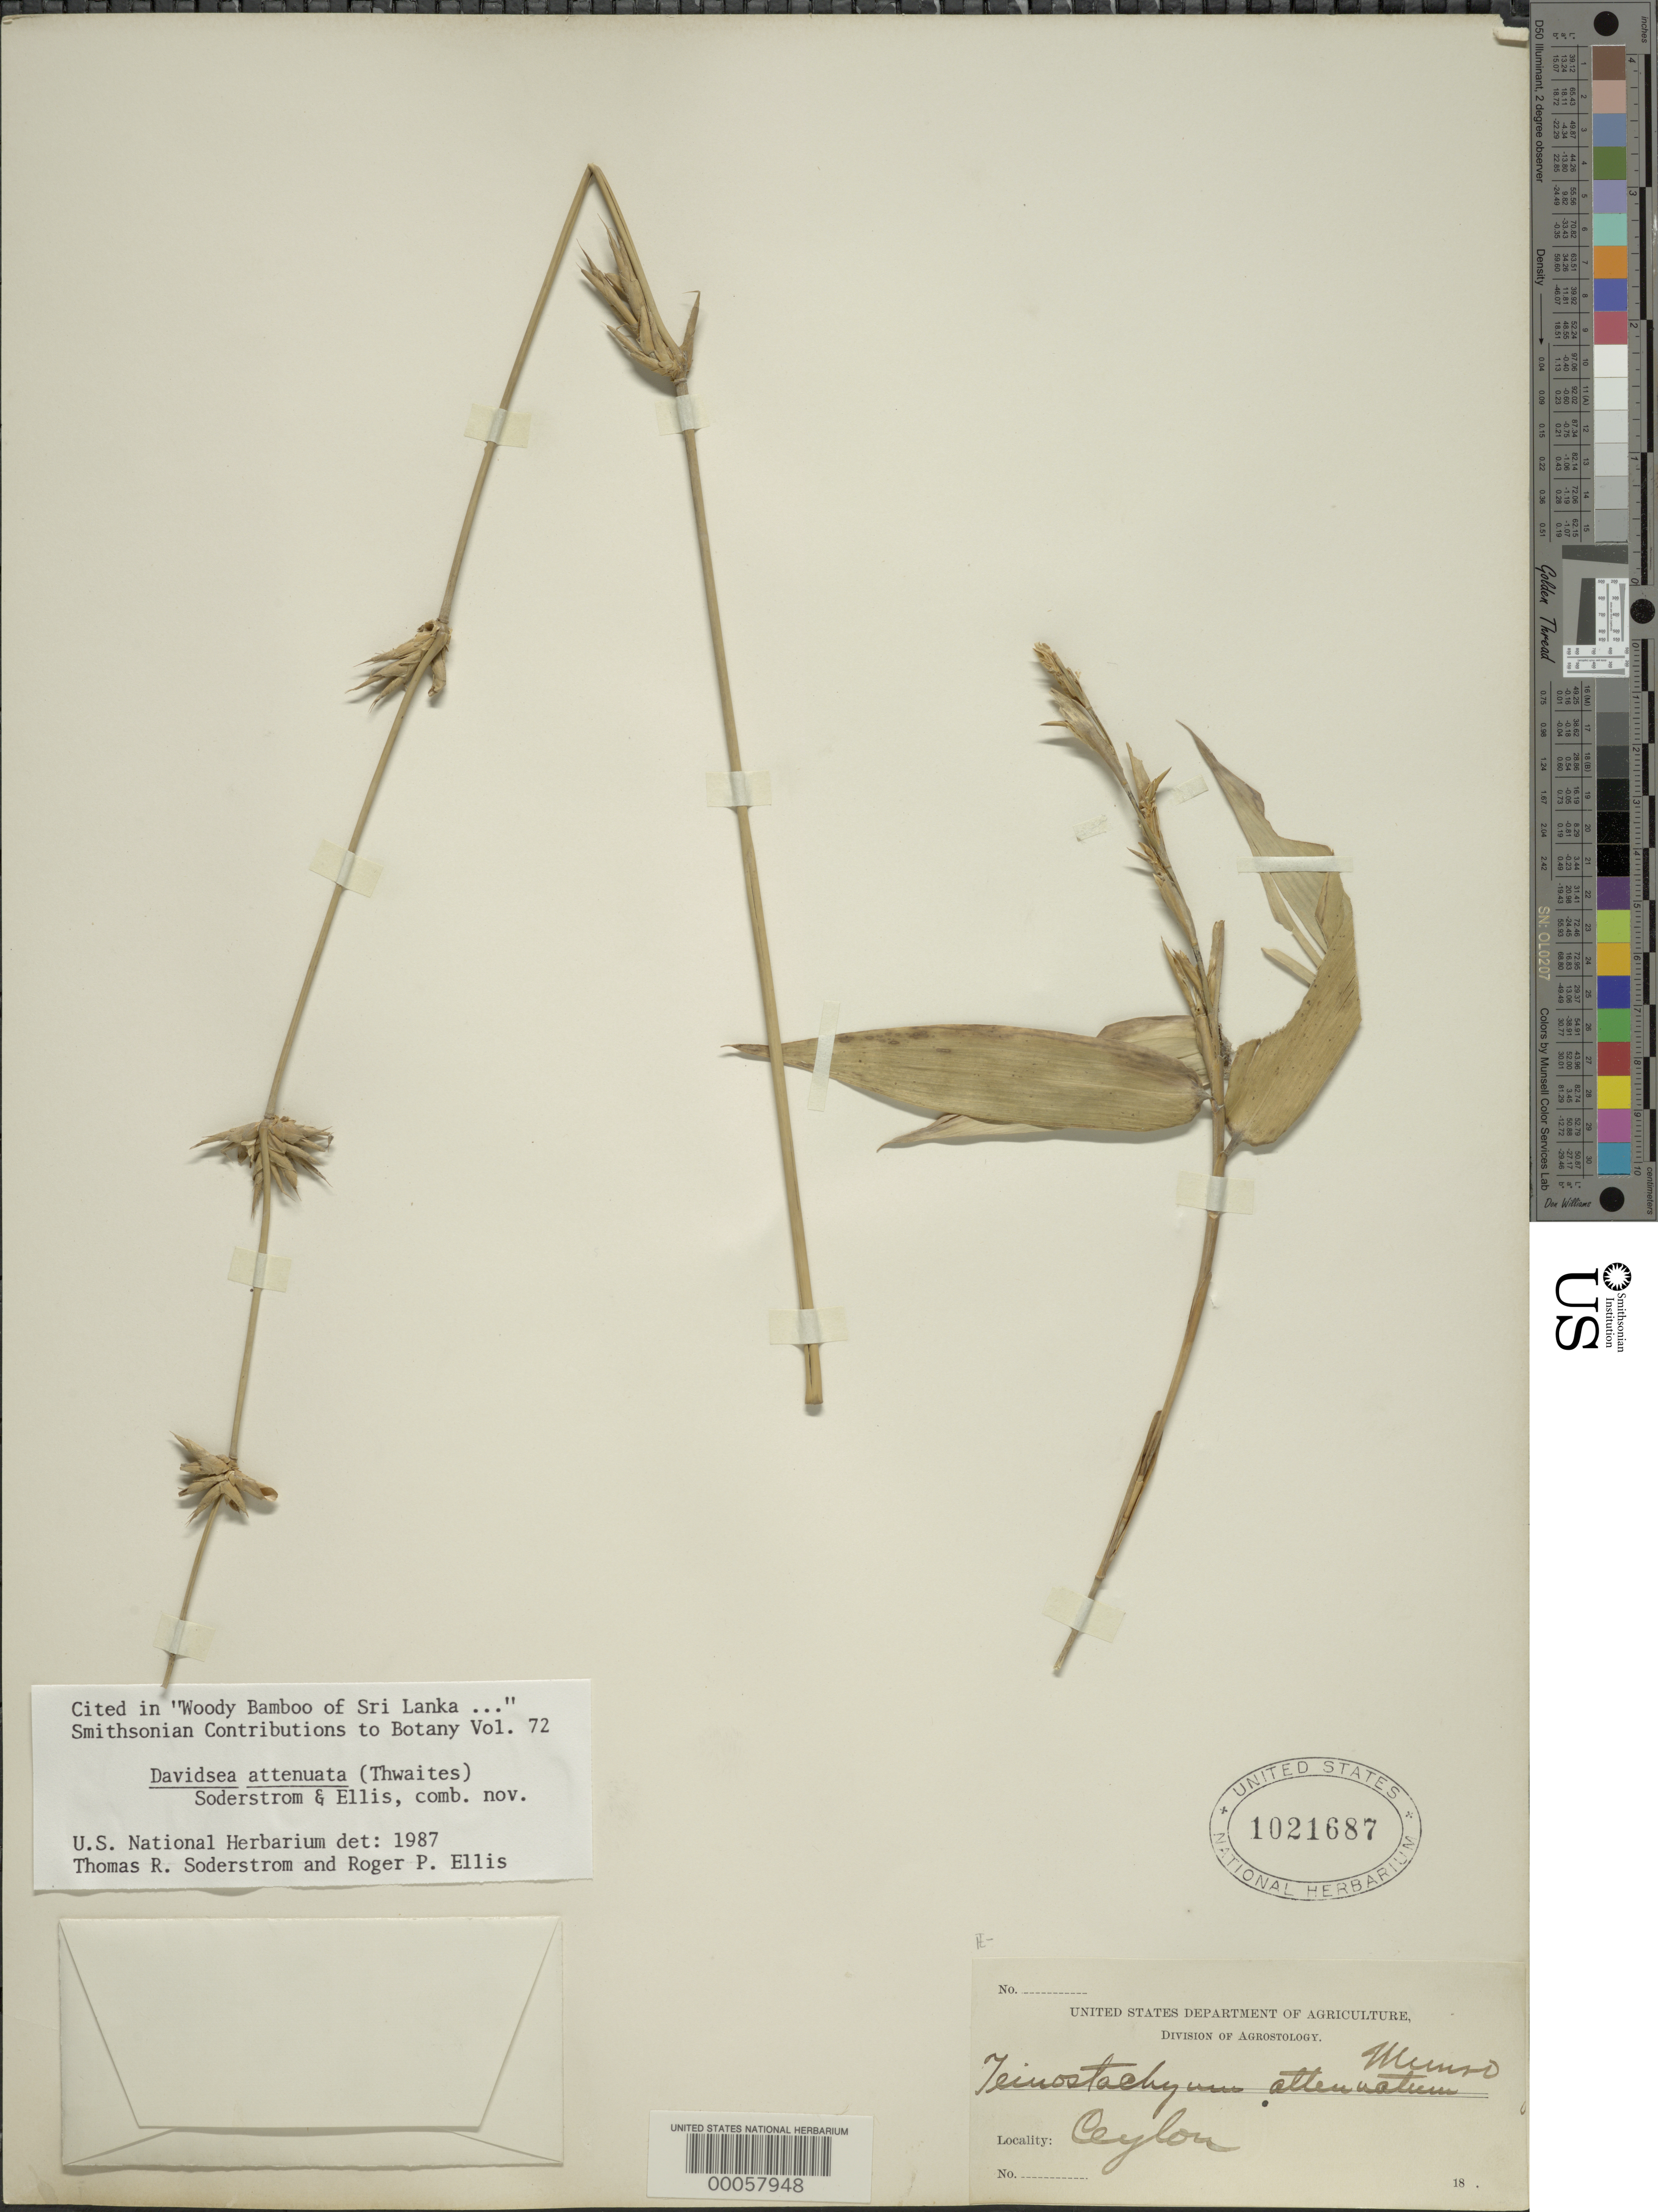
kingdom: Plantae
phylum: Tracheophyta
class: Liliopsida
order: Poales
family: Poaceae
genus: Davidsea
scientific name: Davidsea attenuata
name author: (Thwaites) Soderstr. & R.P. Ellis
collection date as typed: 18--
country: Sri Lanka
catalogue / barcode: US 1021687